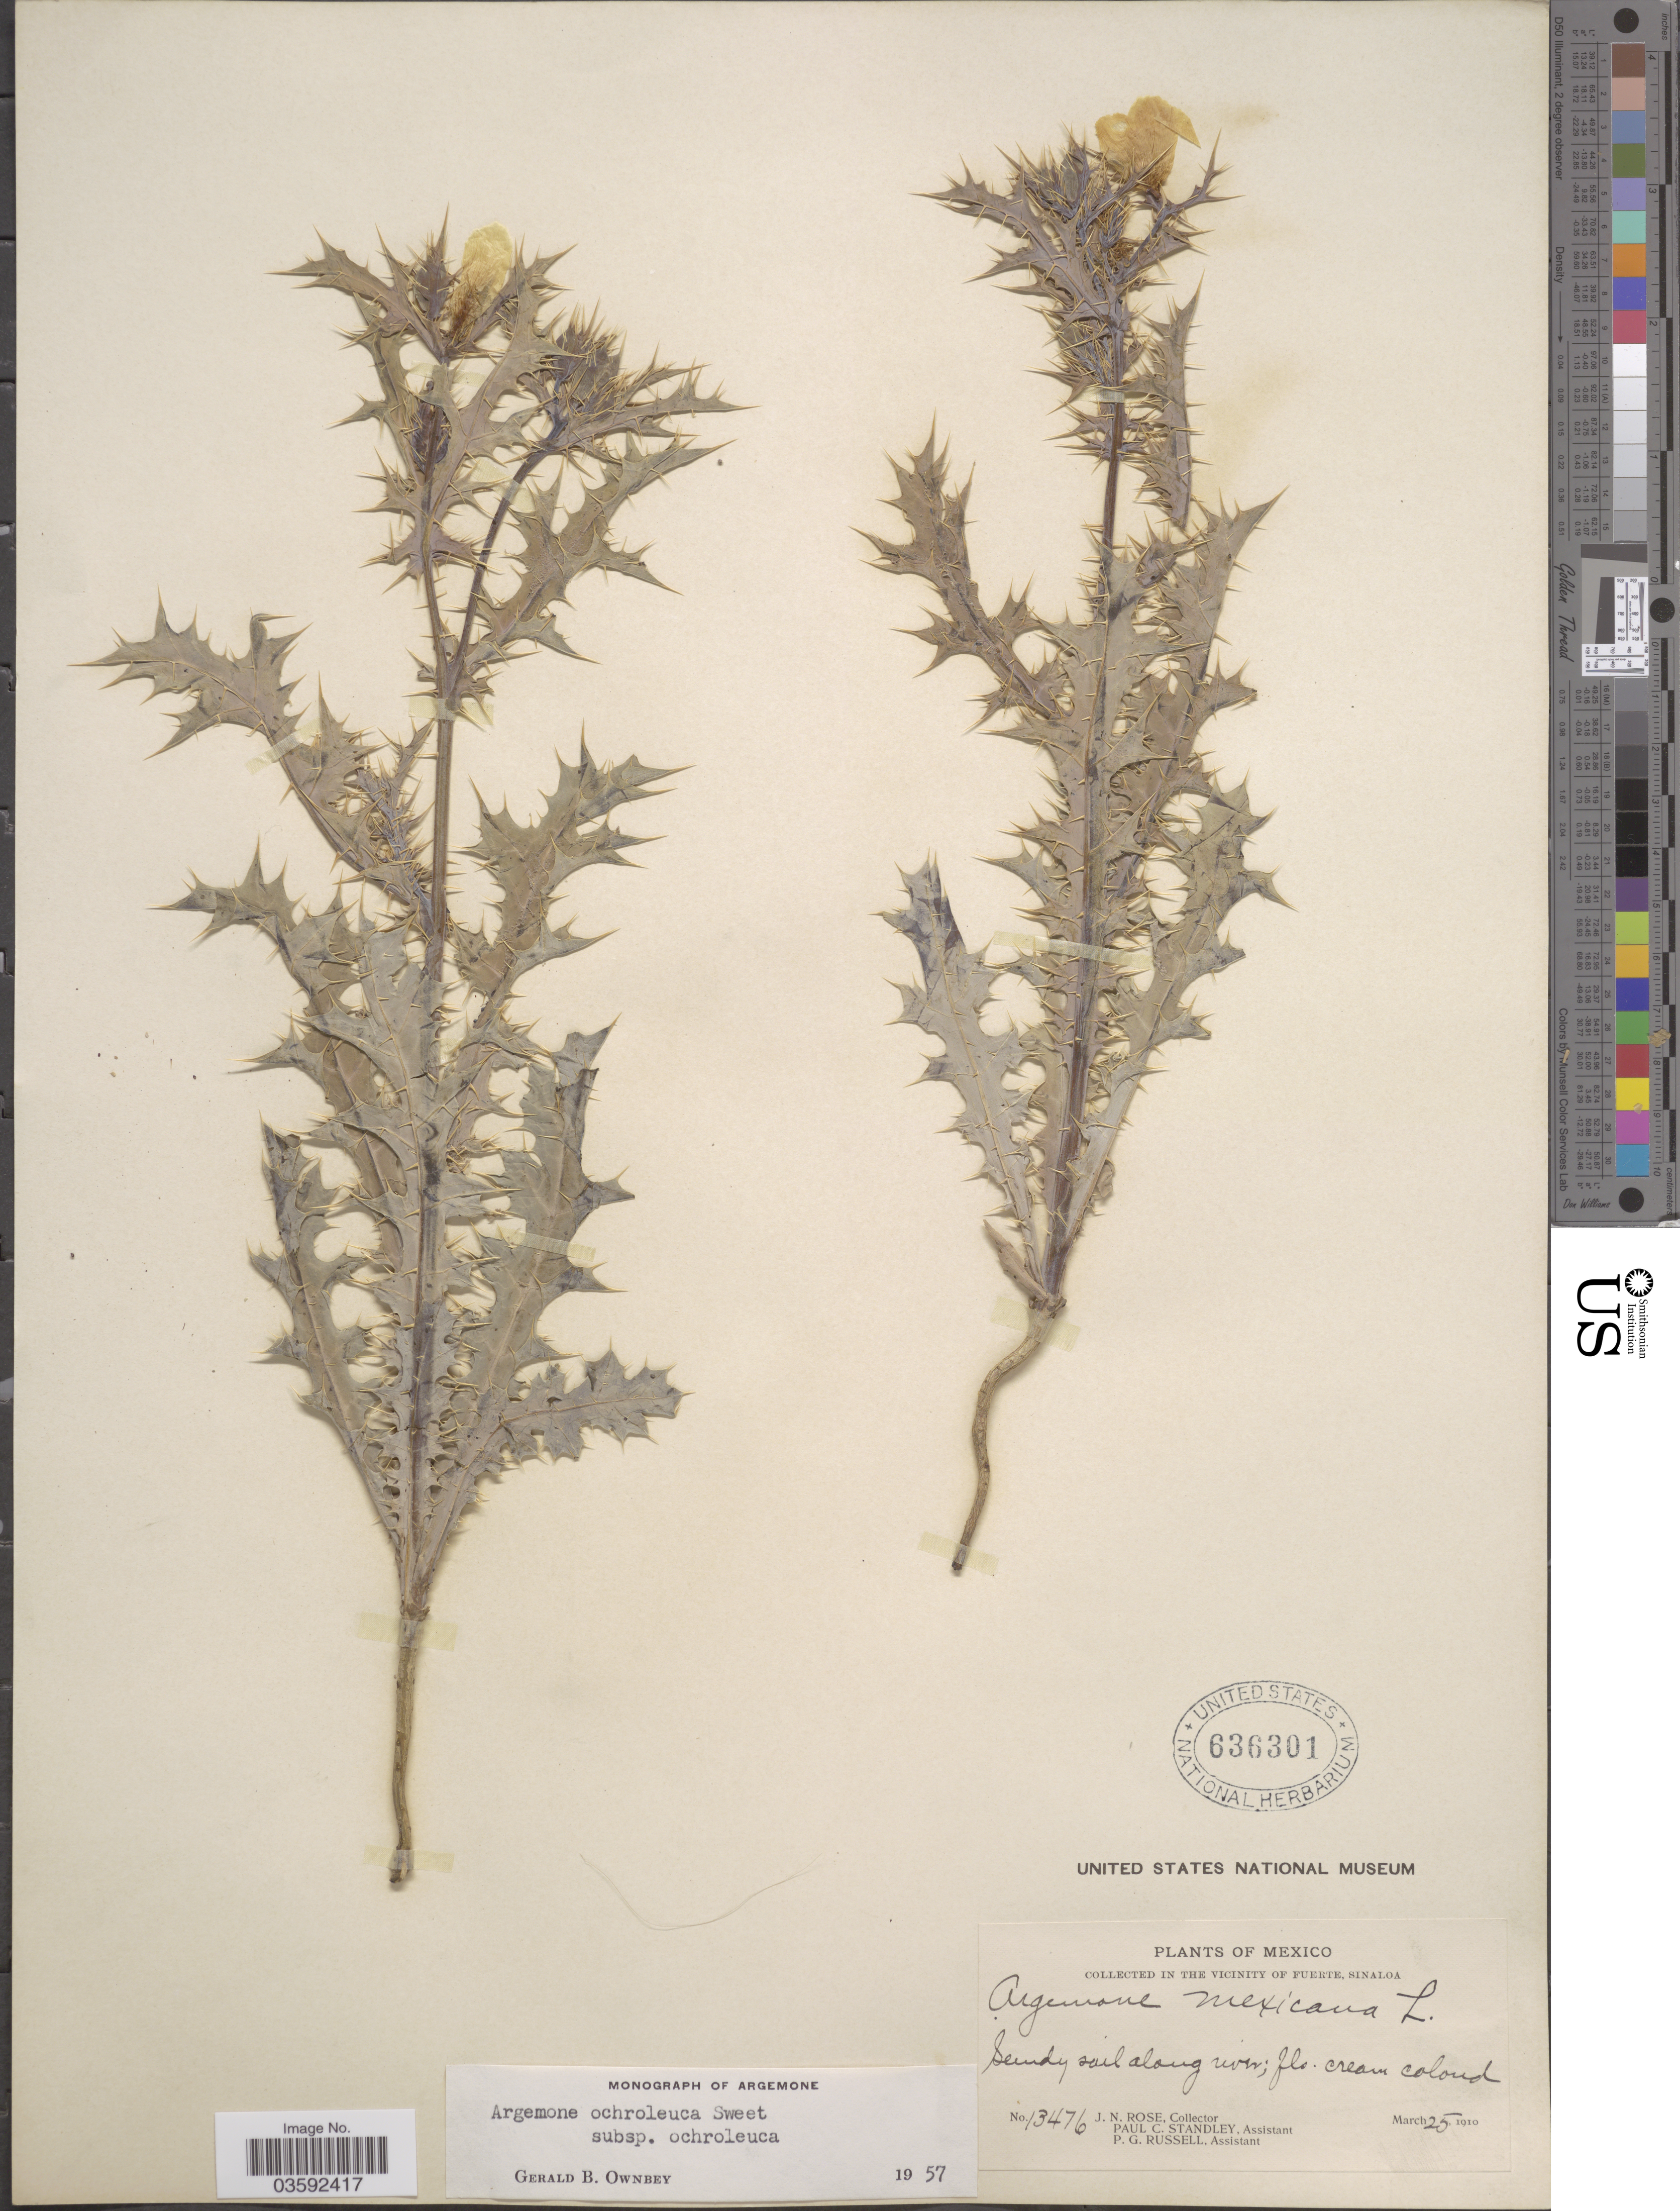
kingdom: Plantae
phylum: Tracheophyta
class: Magnoliopsida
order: Ranunculales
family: Papaveraceae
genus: Argemone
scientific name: Argemone ochroleuca subsp. ochroleuca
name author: Sweet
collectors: J. N. Rose, P. C. Standley & P. G. Russell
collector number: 13476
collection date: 1910-03-25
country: Mexico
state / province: Sinaloa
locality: In the Vicinity of Fuerte.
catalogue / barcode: US 636301